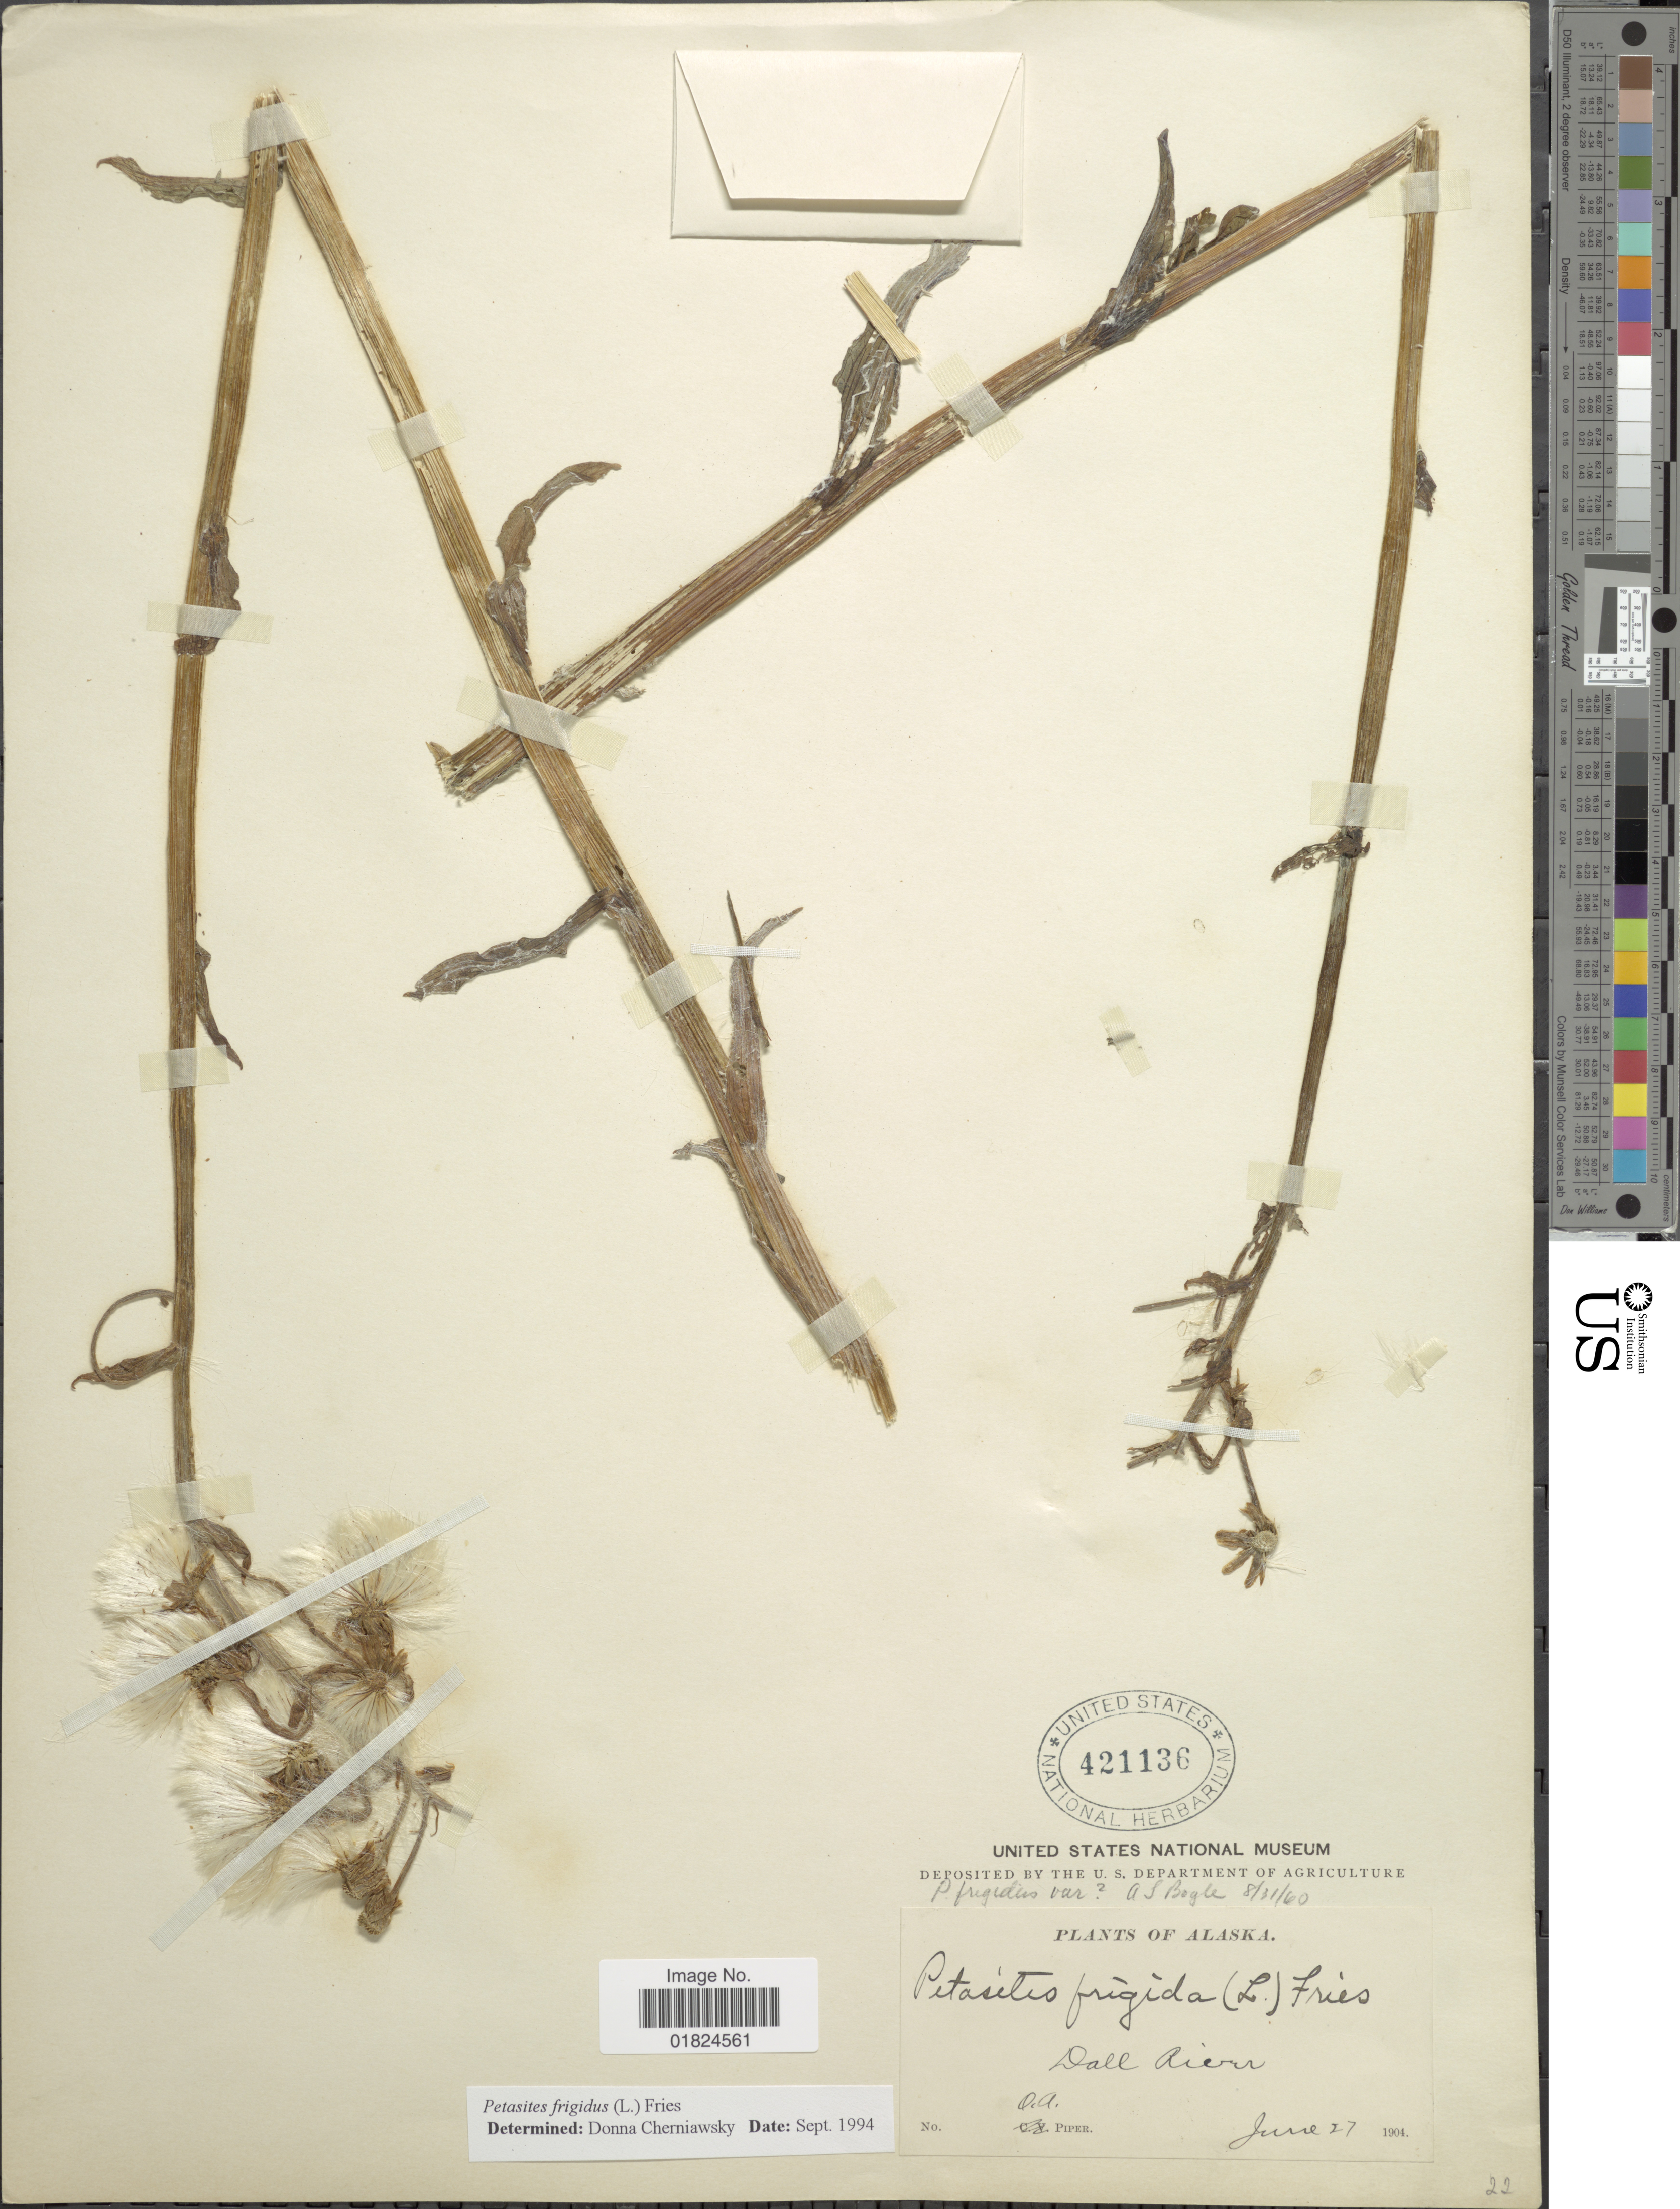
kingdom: Plantae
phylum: Tracheophyta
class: Magnoliopsida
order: Asterales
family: Asteraceae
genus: Petasites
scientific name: Petasites frigidus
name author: (L.) Fr.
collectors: O. Piper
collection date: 1904-06-27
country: United States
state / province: Alaska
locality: Dall River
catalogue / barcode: US 421136